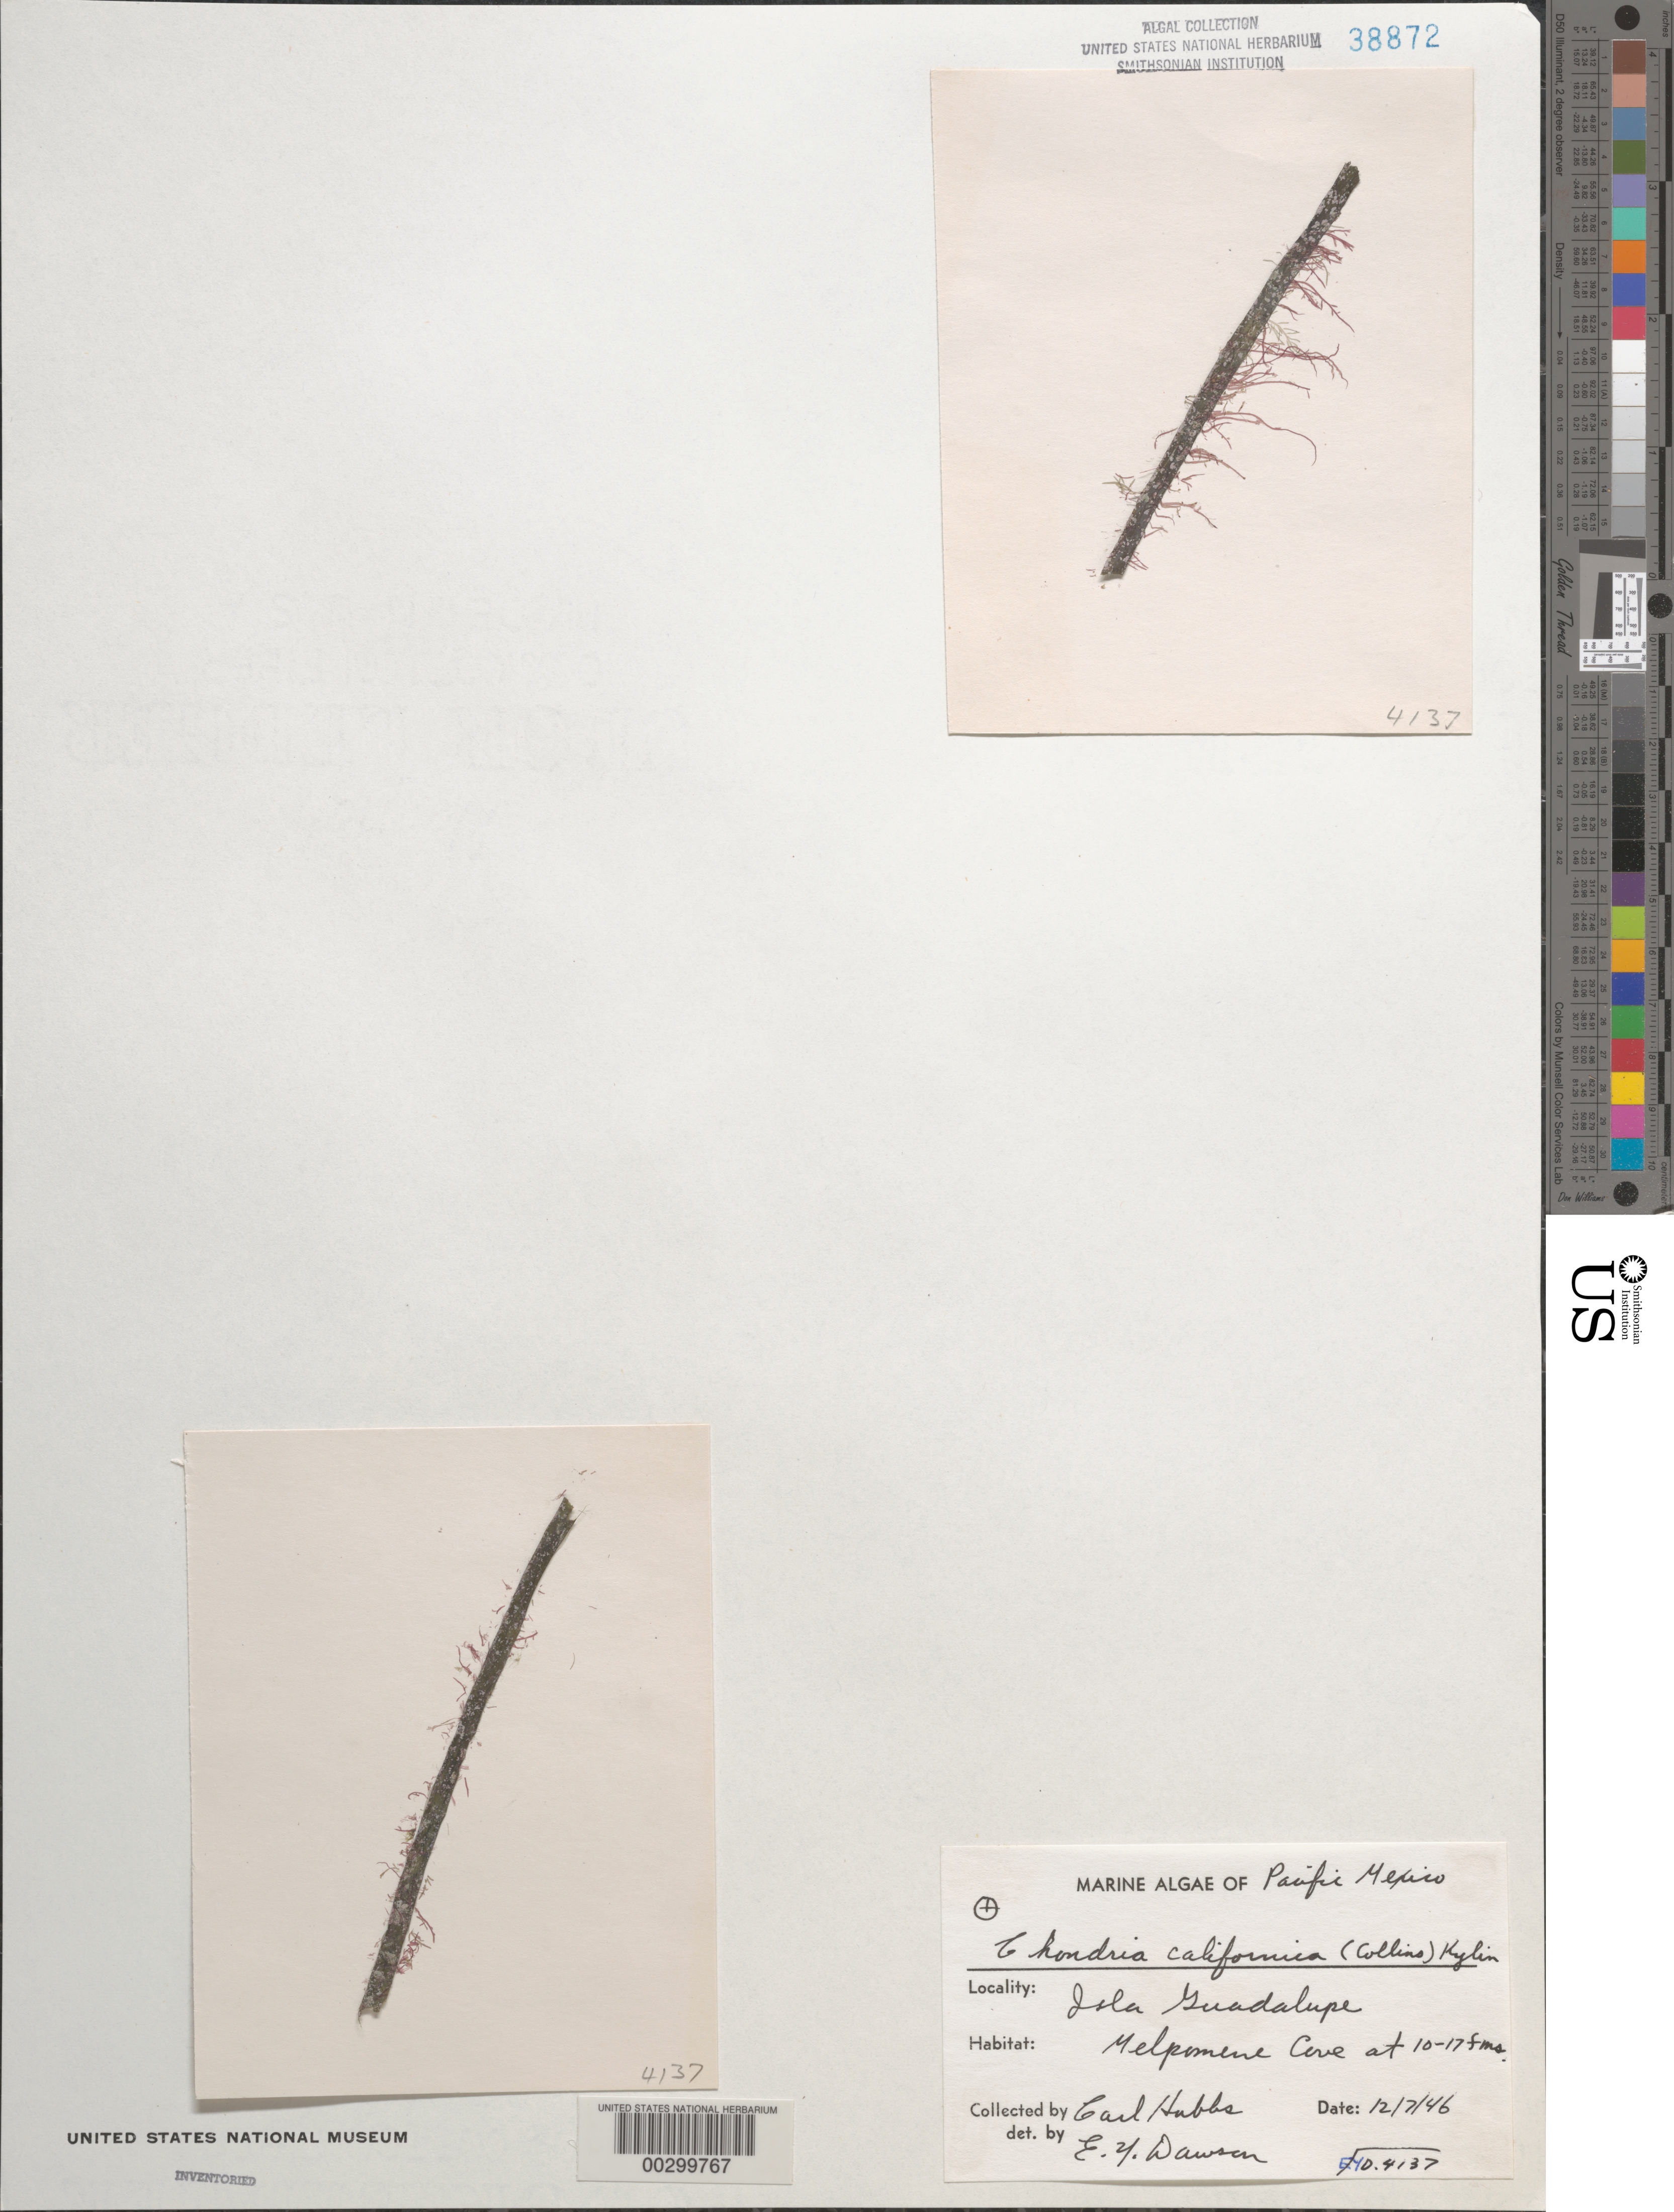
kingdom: Plantae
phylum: Rhodophyta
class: Florideophyceae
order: Ceramiales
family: Rhodomelaceae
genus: Chondria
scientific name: Chondria acrorhizophora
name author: Setch. & N.L. Gardner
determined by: Algae name updating Project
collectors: C. Hubbs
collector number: EYD 4137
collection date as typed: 07 Dec 1946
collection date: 1946-12-07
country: Mexico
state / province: Baja California Norte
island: Isla Guadalupe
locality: Melpomene Cove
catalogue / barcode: US 38872